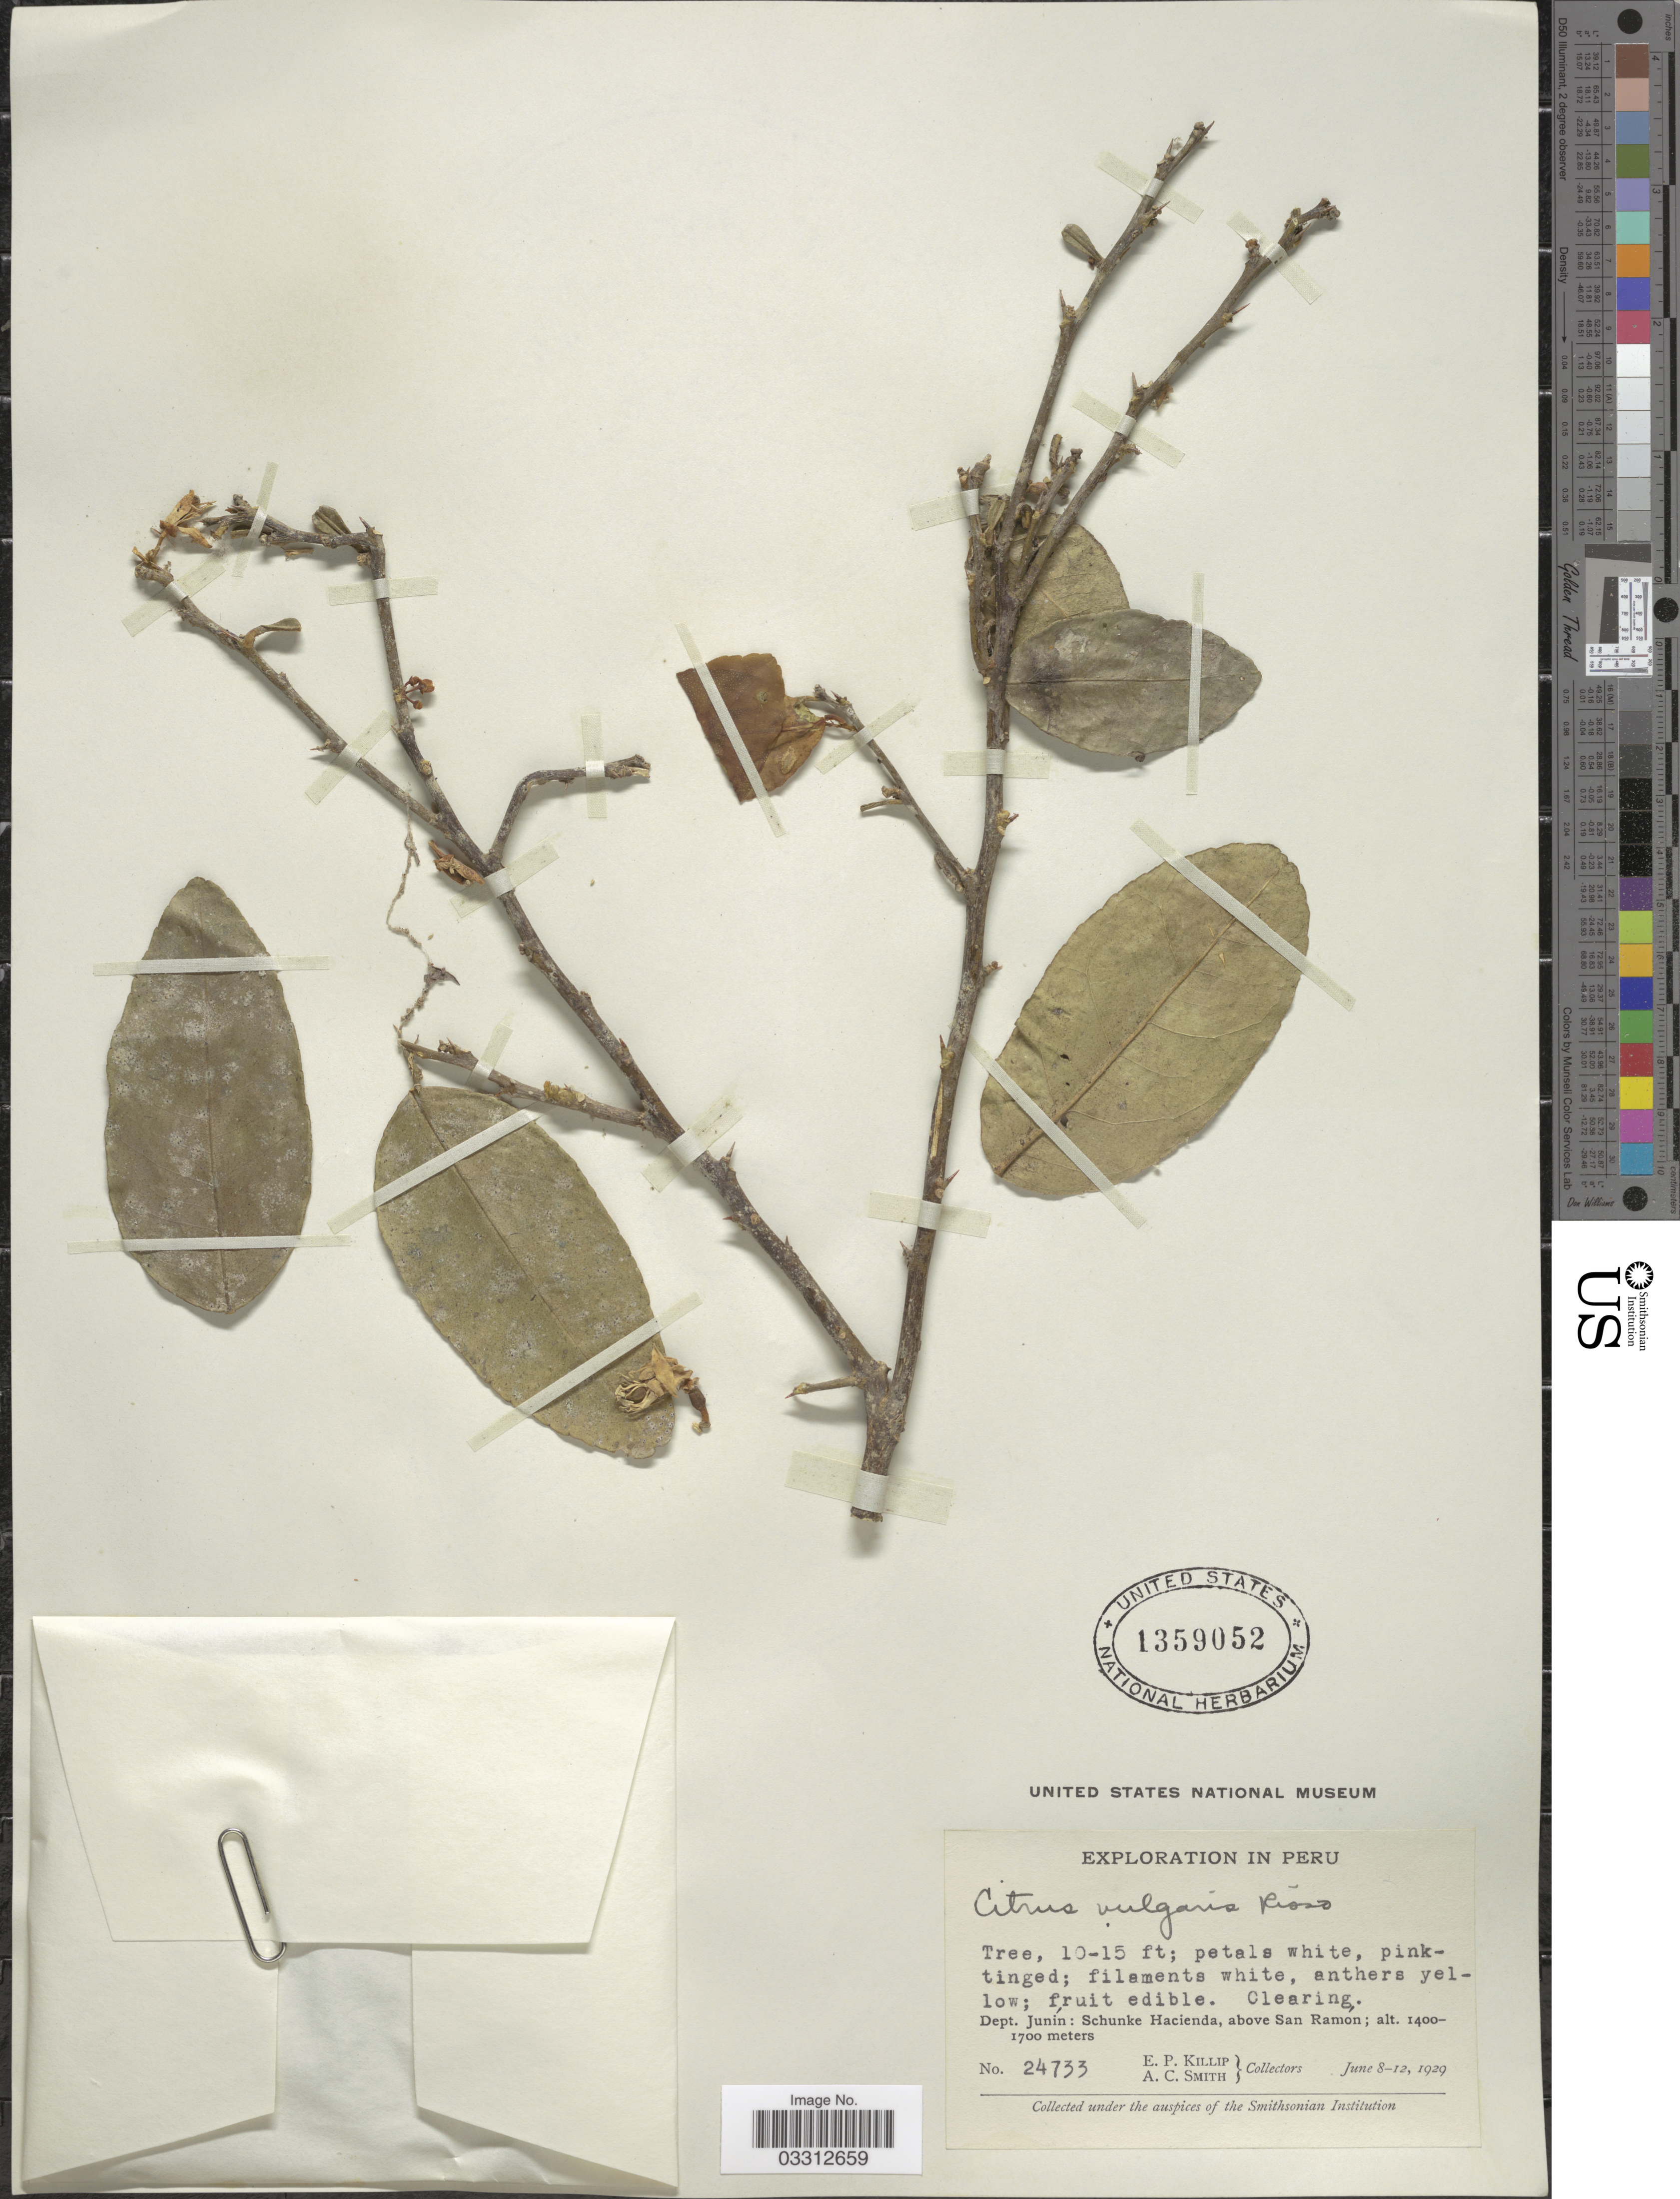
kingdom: Plantae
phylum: Tracheophyta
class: Magnoliopsida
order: Sapindales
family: Rutaceae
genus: Citrus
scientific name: Citrus vulgaris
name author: Risso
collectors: E. P. Killip & A. C. Smith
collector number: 24733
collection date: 1929-06-08/1929-06-12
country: Peru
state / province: Junín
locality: Dept. Junín: Schunke Hacienda, above San Ramón.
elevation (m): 1400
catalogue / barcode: US 1359052